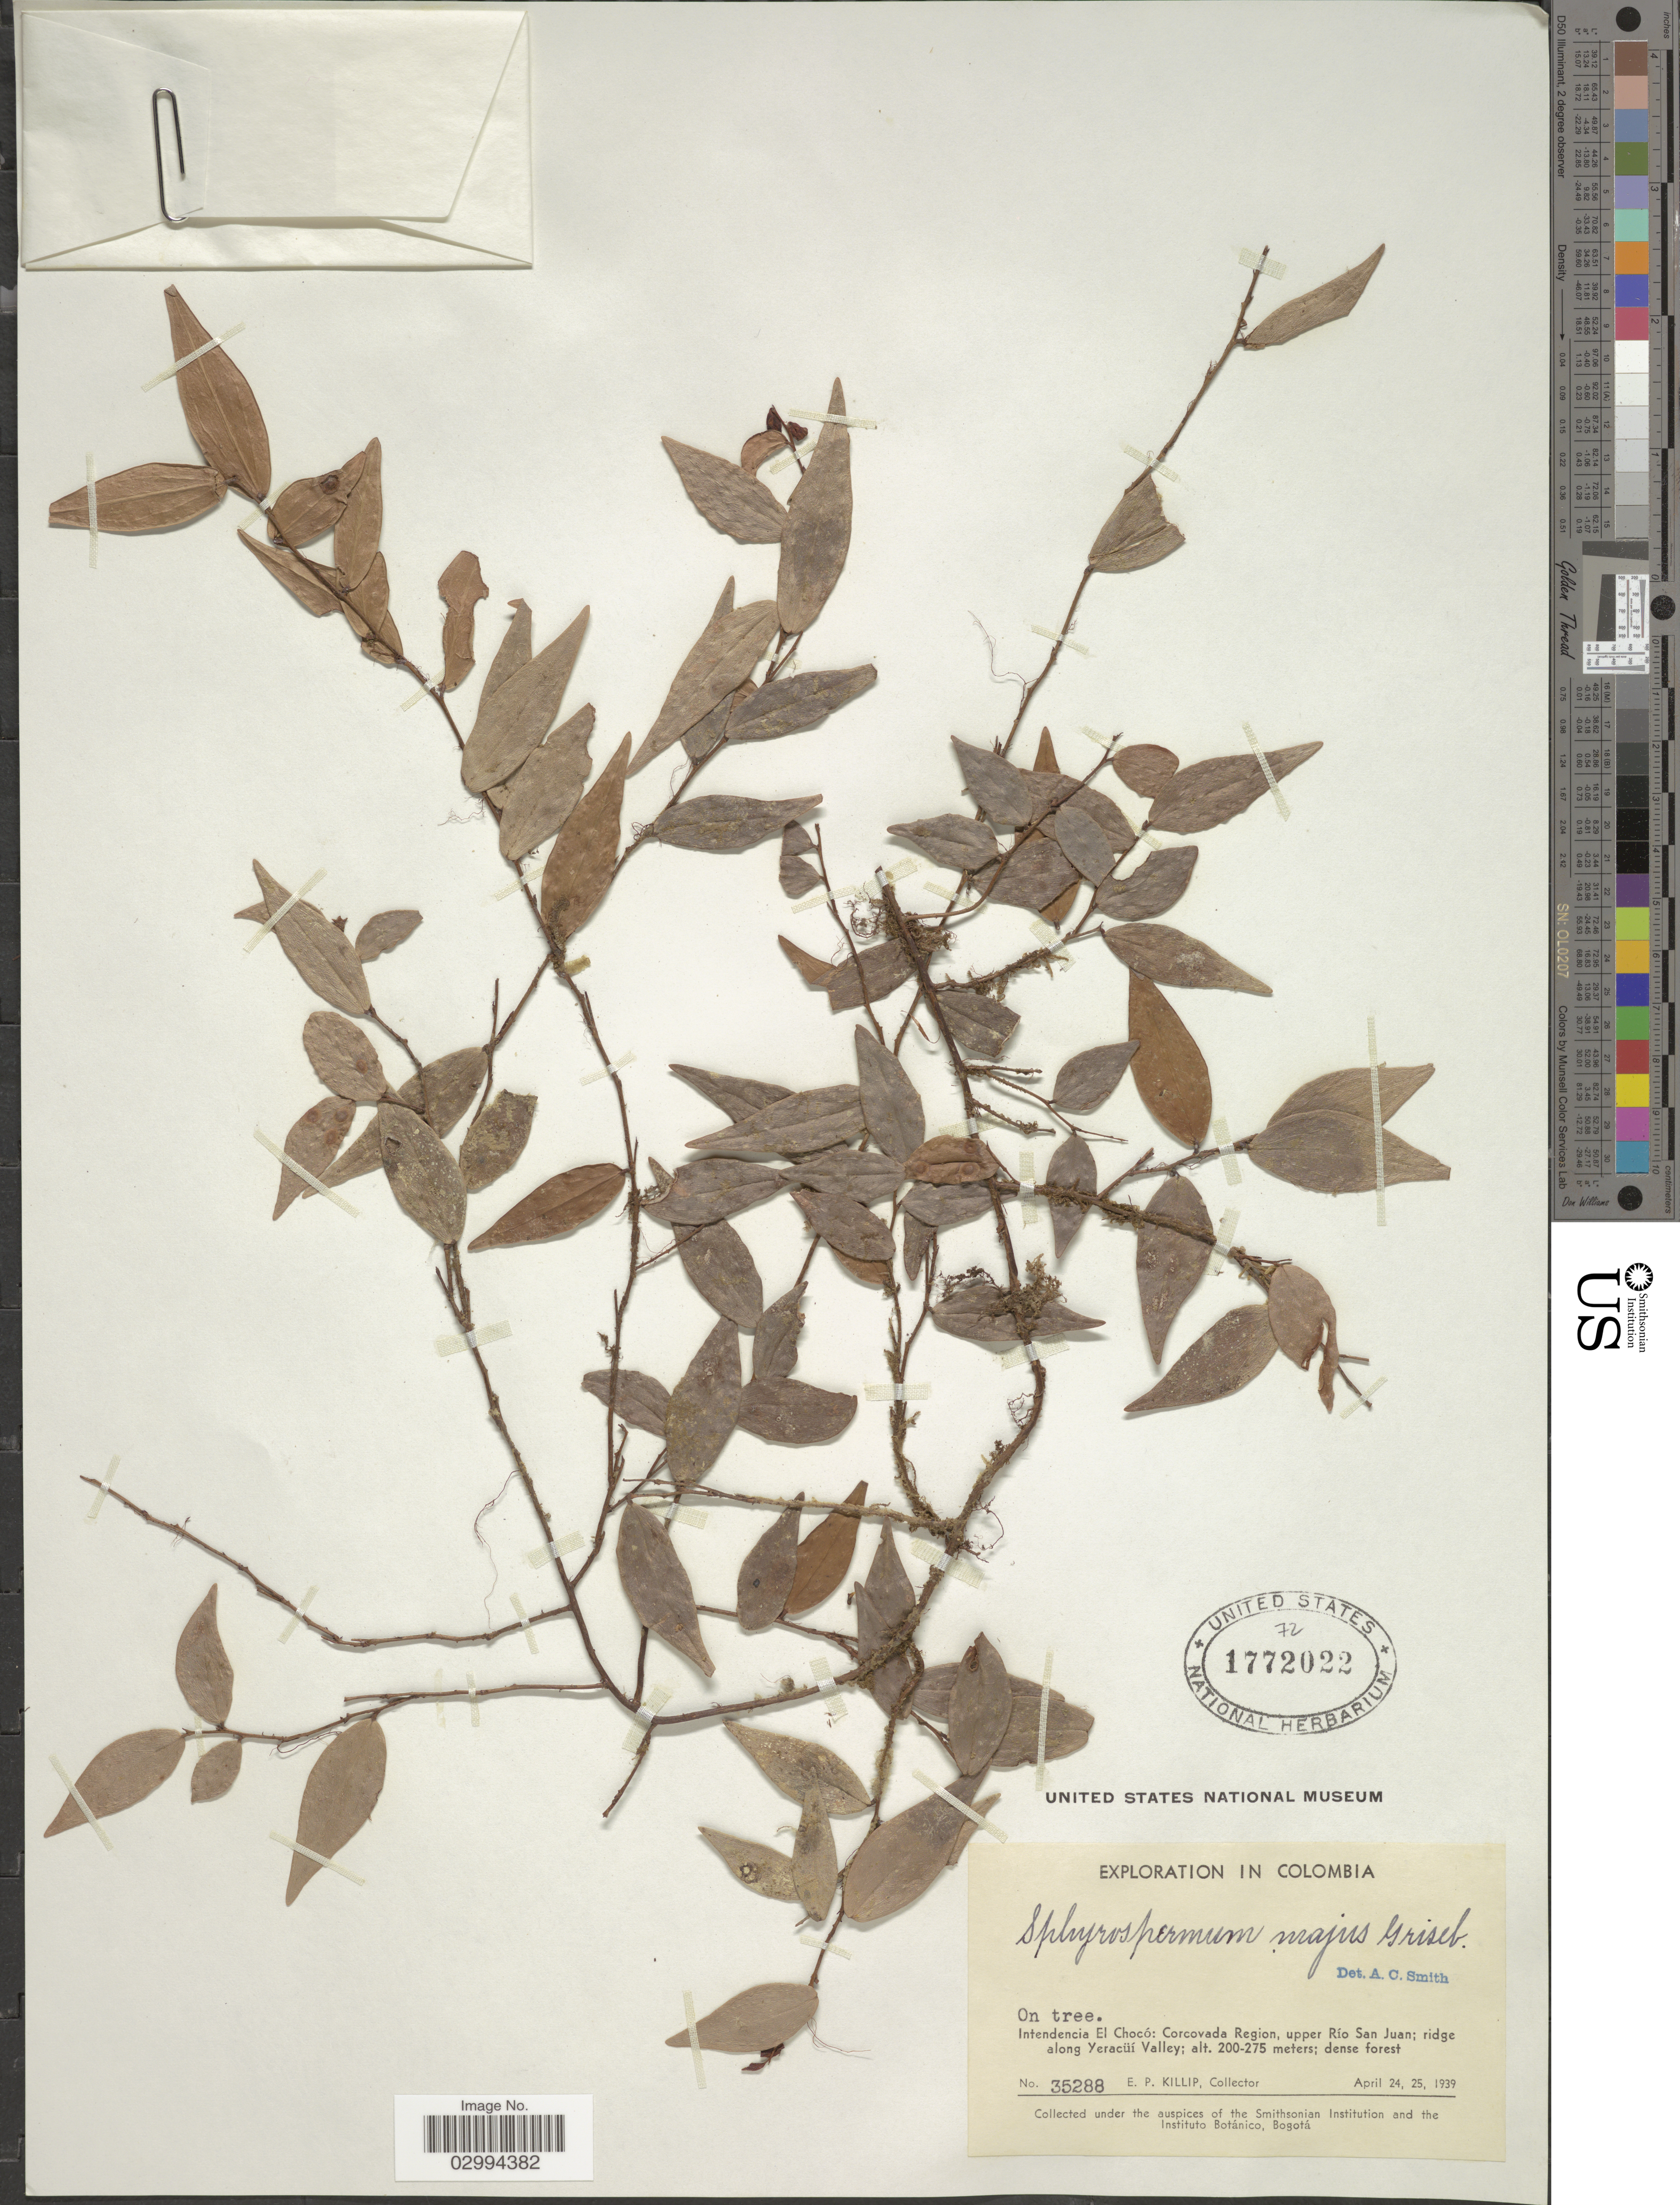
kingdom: Plantae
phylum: Tracheophyta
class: Magnoliopsida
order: Ericales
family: Ericaceae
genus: Sphyrospermum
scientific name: Sphyrospermum majus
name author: Griseb.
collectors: E. P. Killip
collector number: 35288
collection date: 1939-04-24/1939-04-25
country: Colombia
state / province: Chocó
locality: Intendencia El Chocó: Corcovado Region, upper Río San Juan; ridge along Yeracüi Valley.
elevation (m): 200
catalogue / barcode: US 1772022